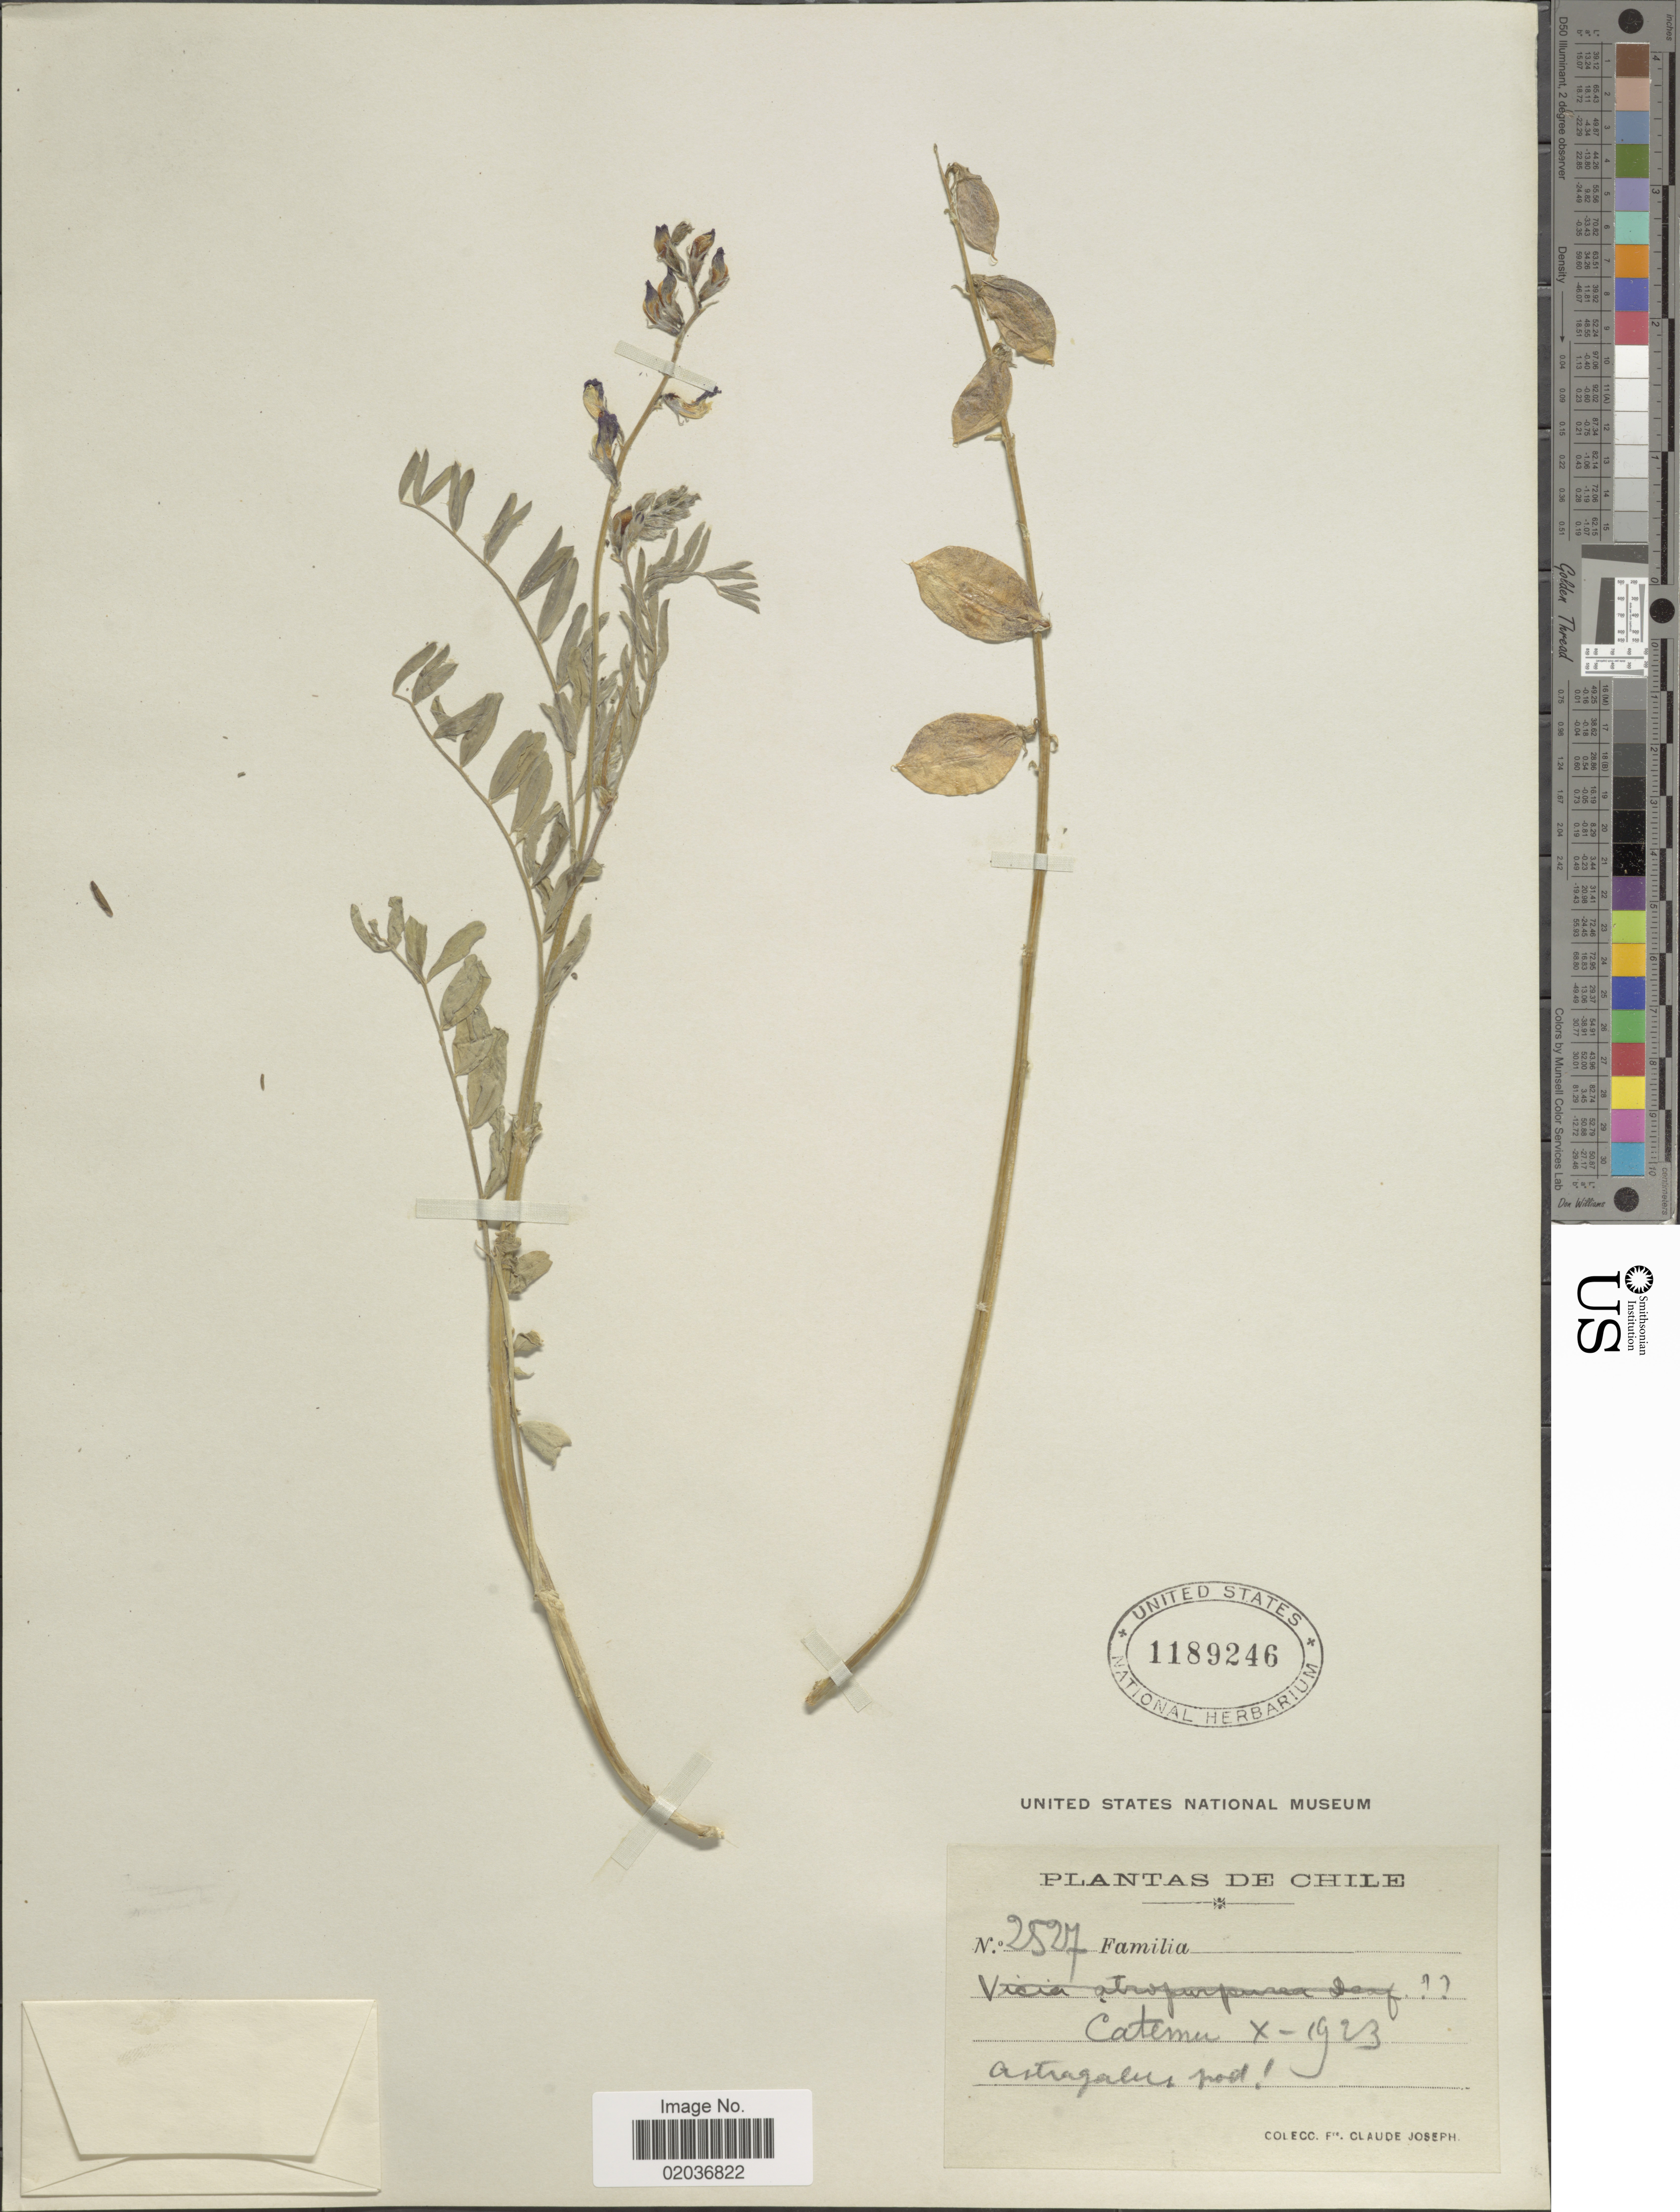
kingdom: Plantae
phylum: Tracheophyta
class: Magnoliopsida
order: Fabales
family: Fabaceae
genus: Astragalus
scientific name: Astragalus sp.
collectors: Bro. Claude-Joseph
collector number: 2527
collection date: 1923-10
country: Chile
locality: Catemu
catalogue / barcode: US 1189246